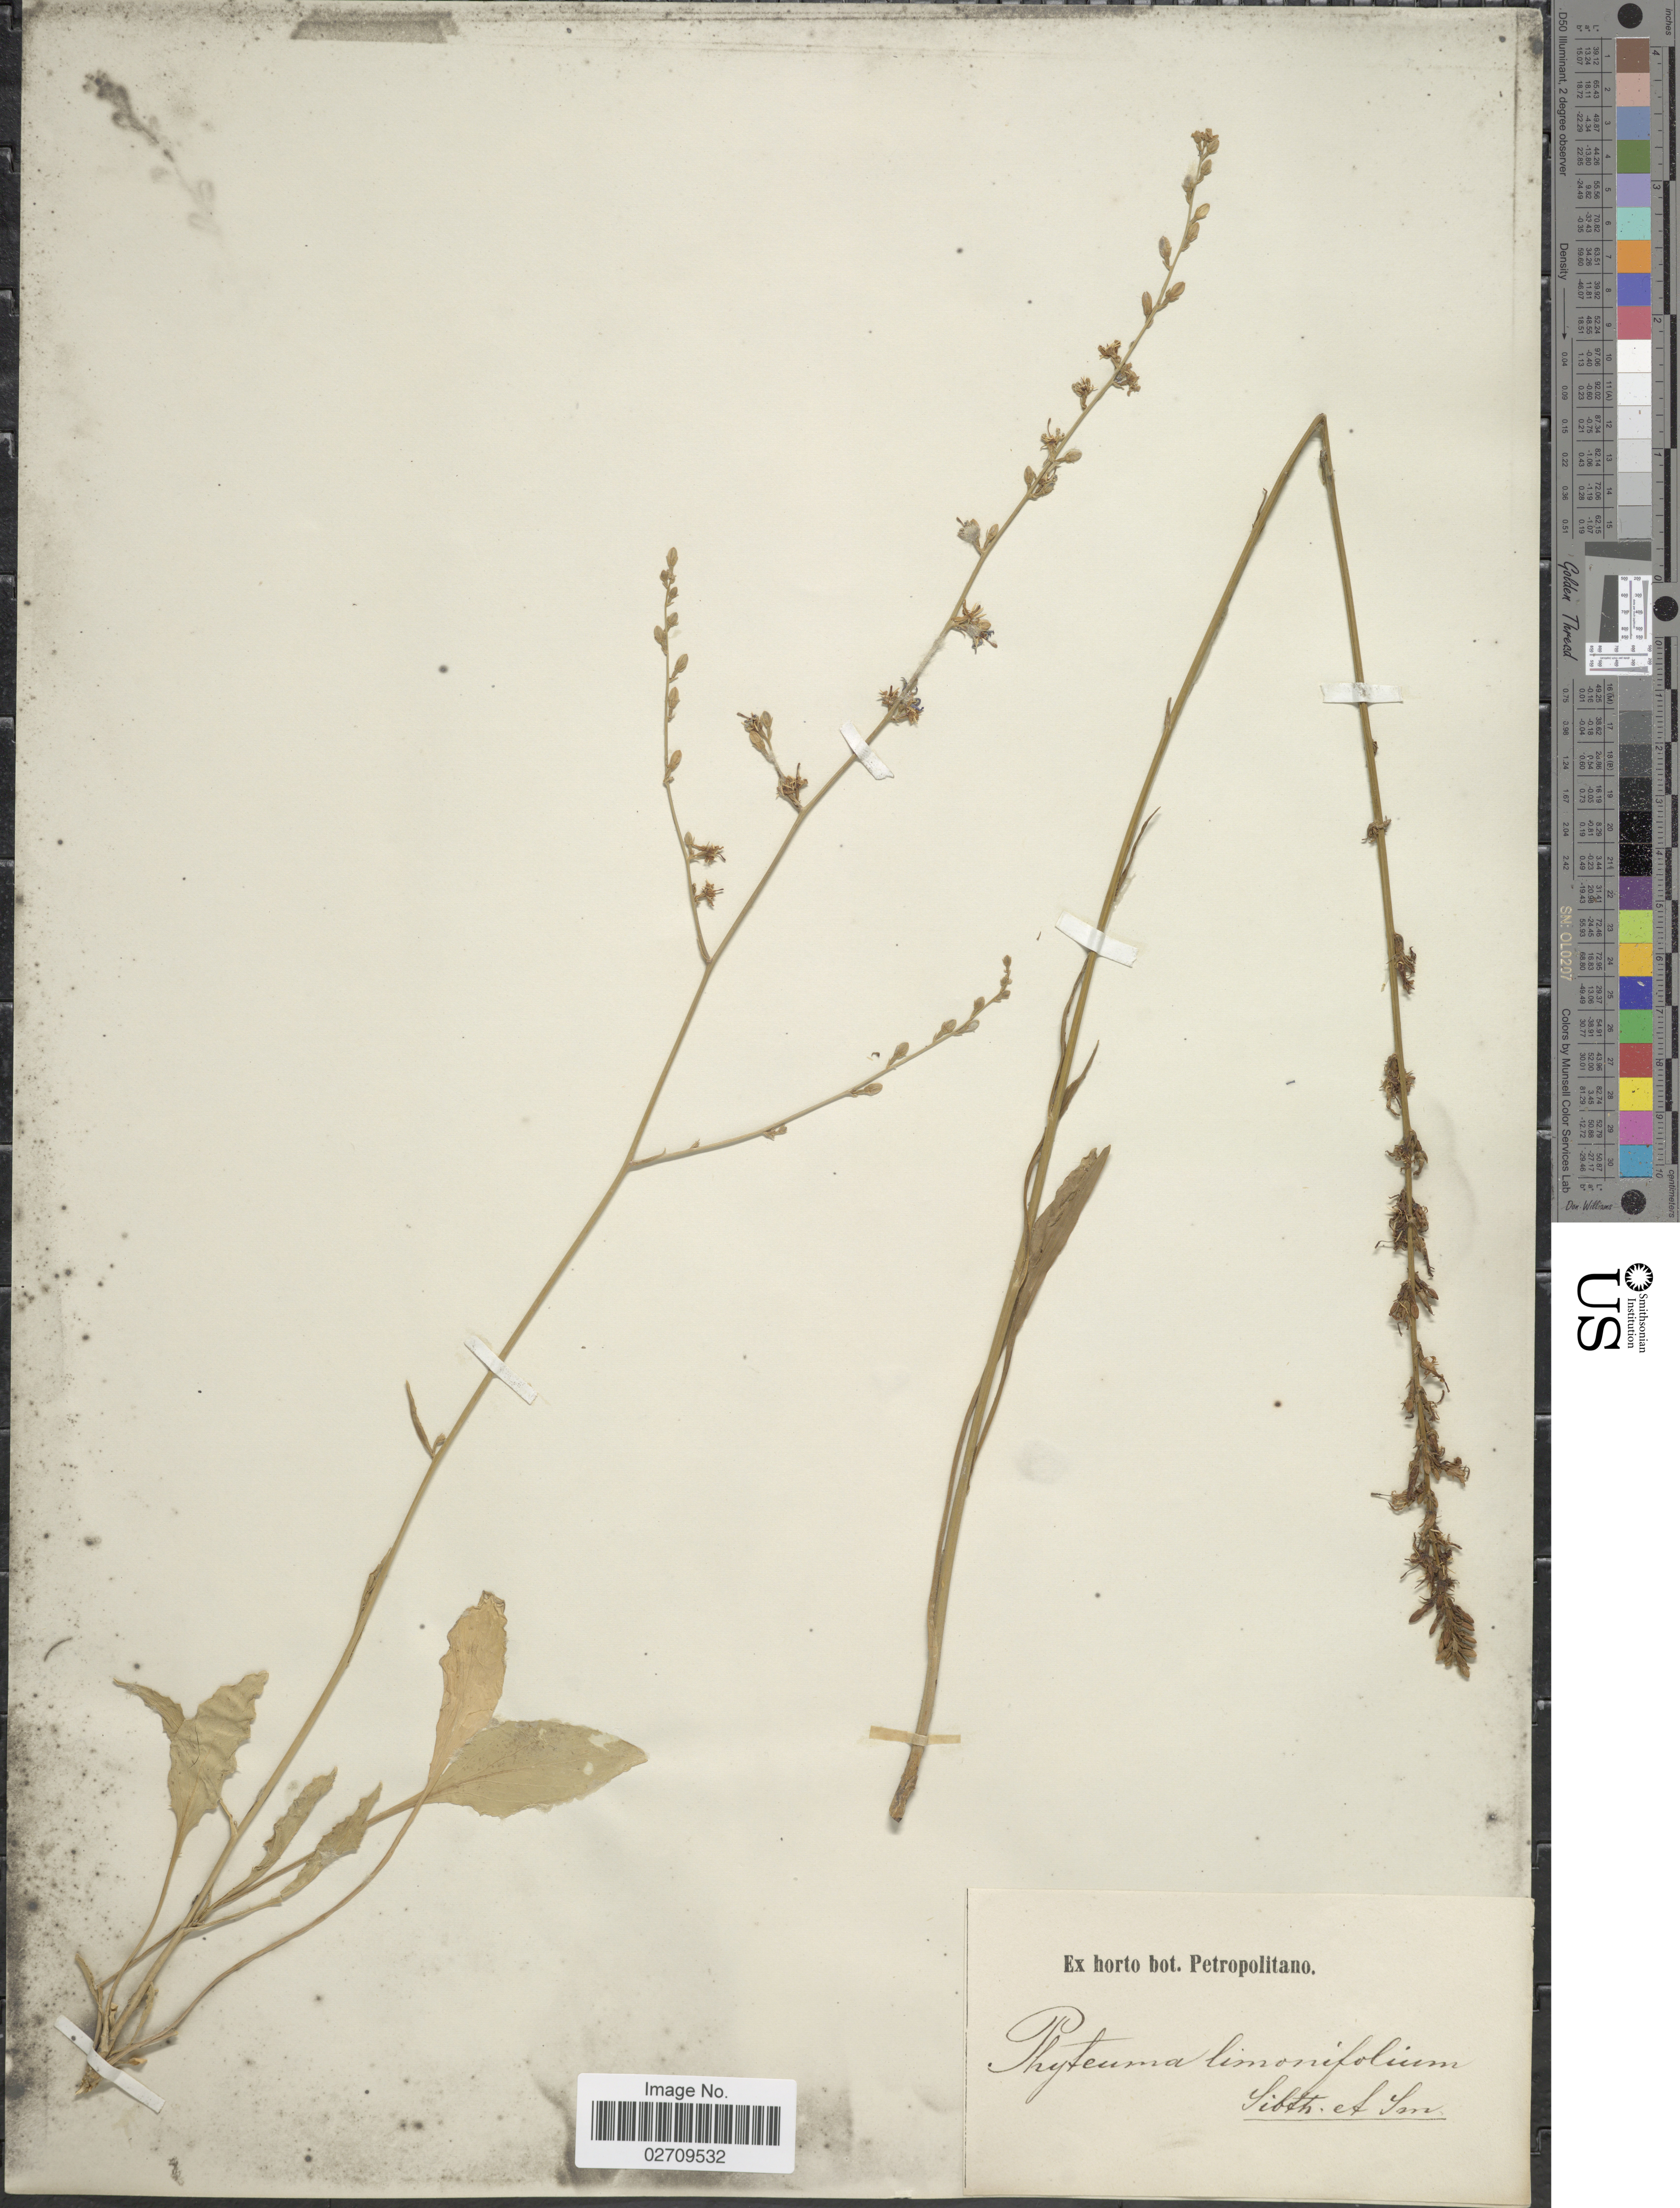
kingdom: Plantae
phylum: Tracheophyta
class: Magnoliopsida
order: Asterales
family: Campanulaceae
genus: Asyneuma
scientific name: Asyneuma limonifolium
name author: (L.) Janch.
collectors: ex Horto Bot. Petropolitano